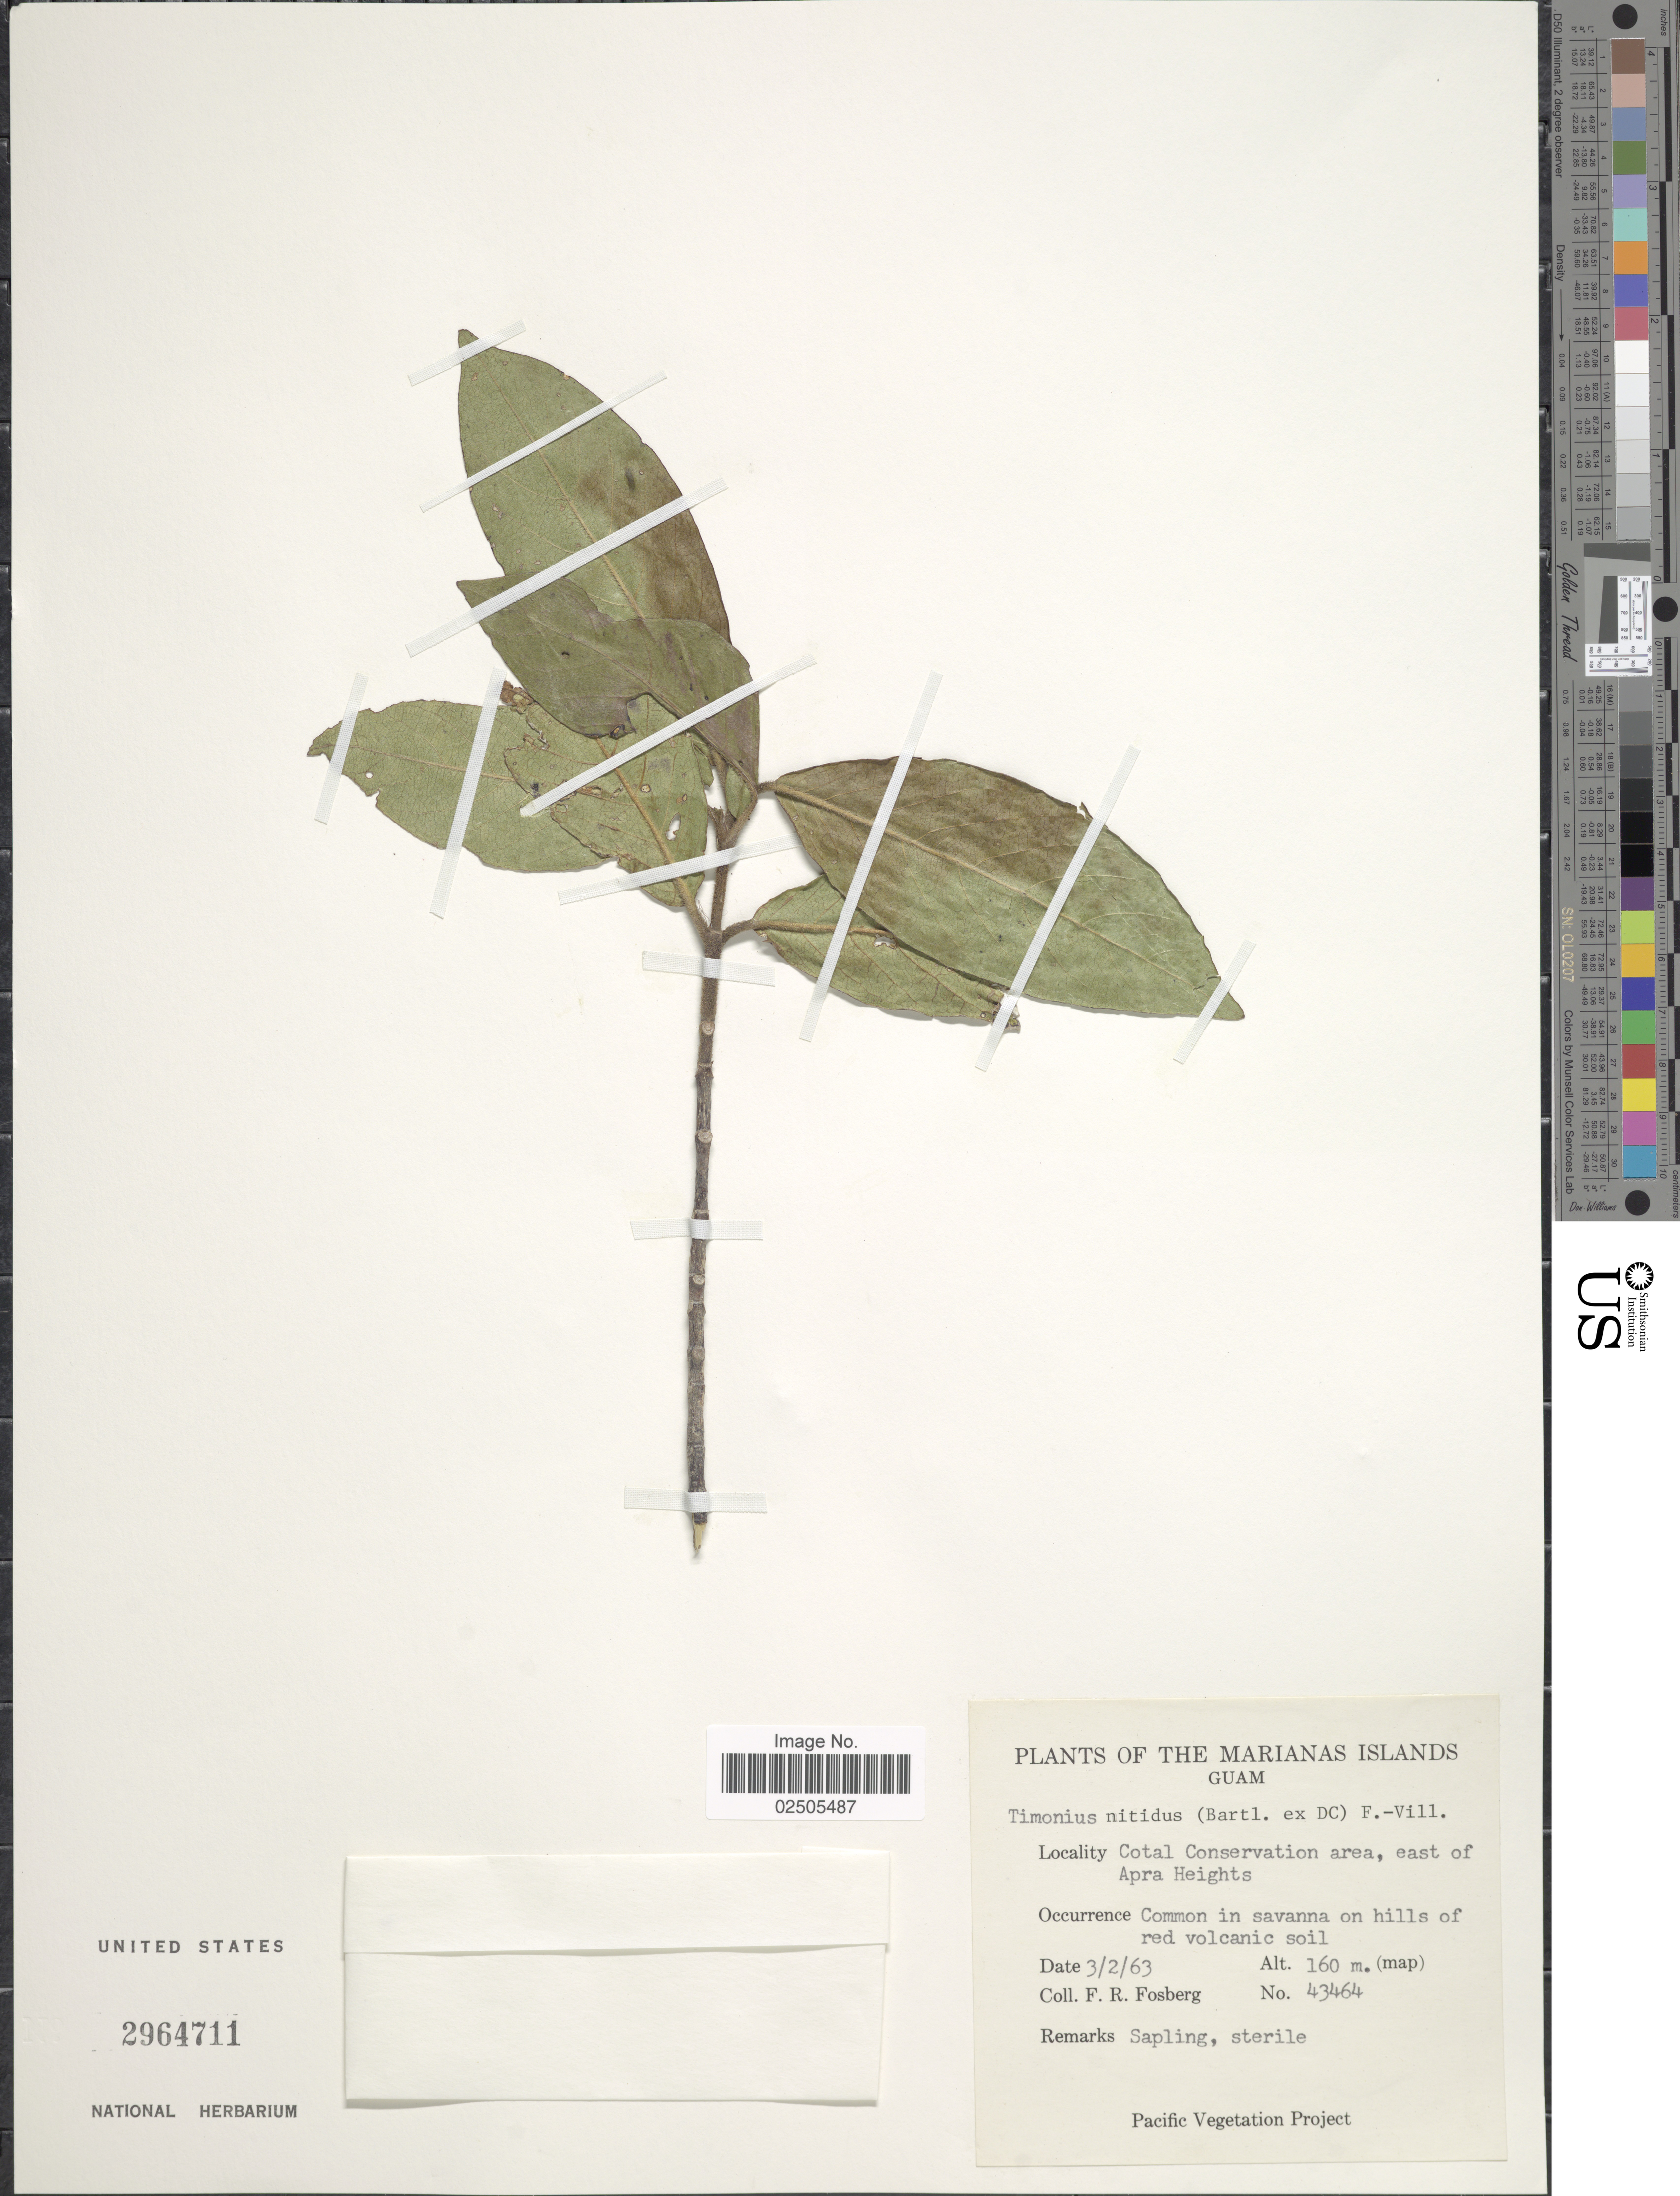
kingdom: Plantae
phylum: Tracheophyta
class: Magnoliopsida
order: Gentianales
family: Rubiaceae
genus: Timonius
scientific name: Timonius nitidus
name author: (Bartl. ex DC.) Fern.-Vill.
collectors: F. R. Fosberg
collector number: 43464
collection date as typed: Transcribed d/m/y: 3/2/63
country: Guam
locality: The Marianas Islands, Cotal Conservation area, east of Apra Heights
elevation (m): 160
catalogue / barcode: US 2964711